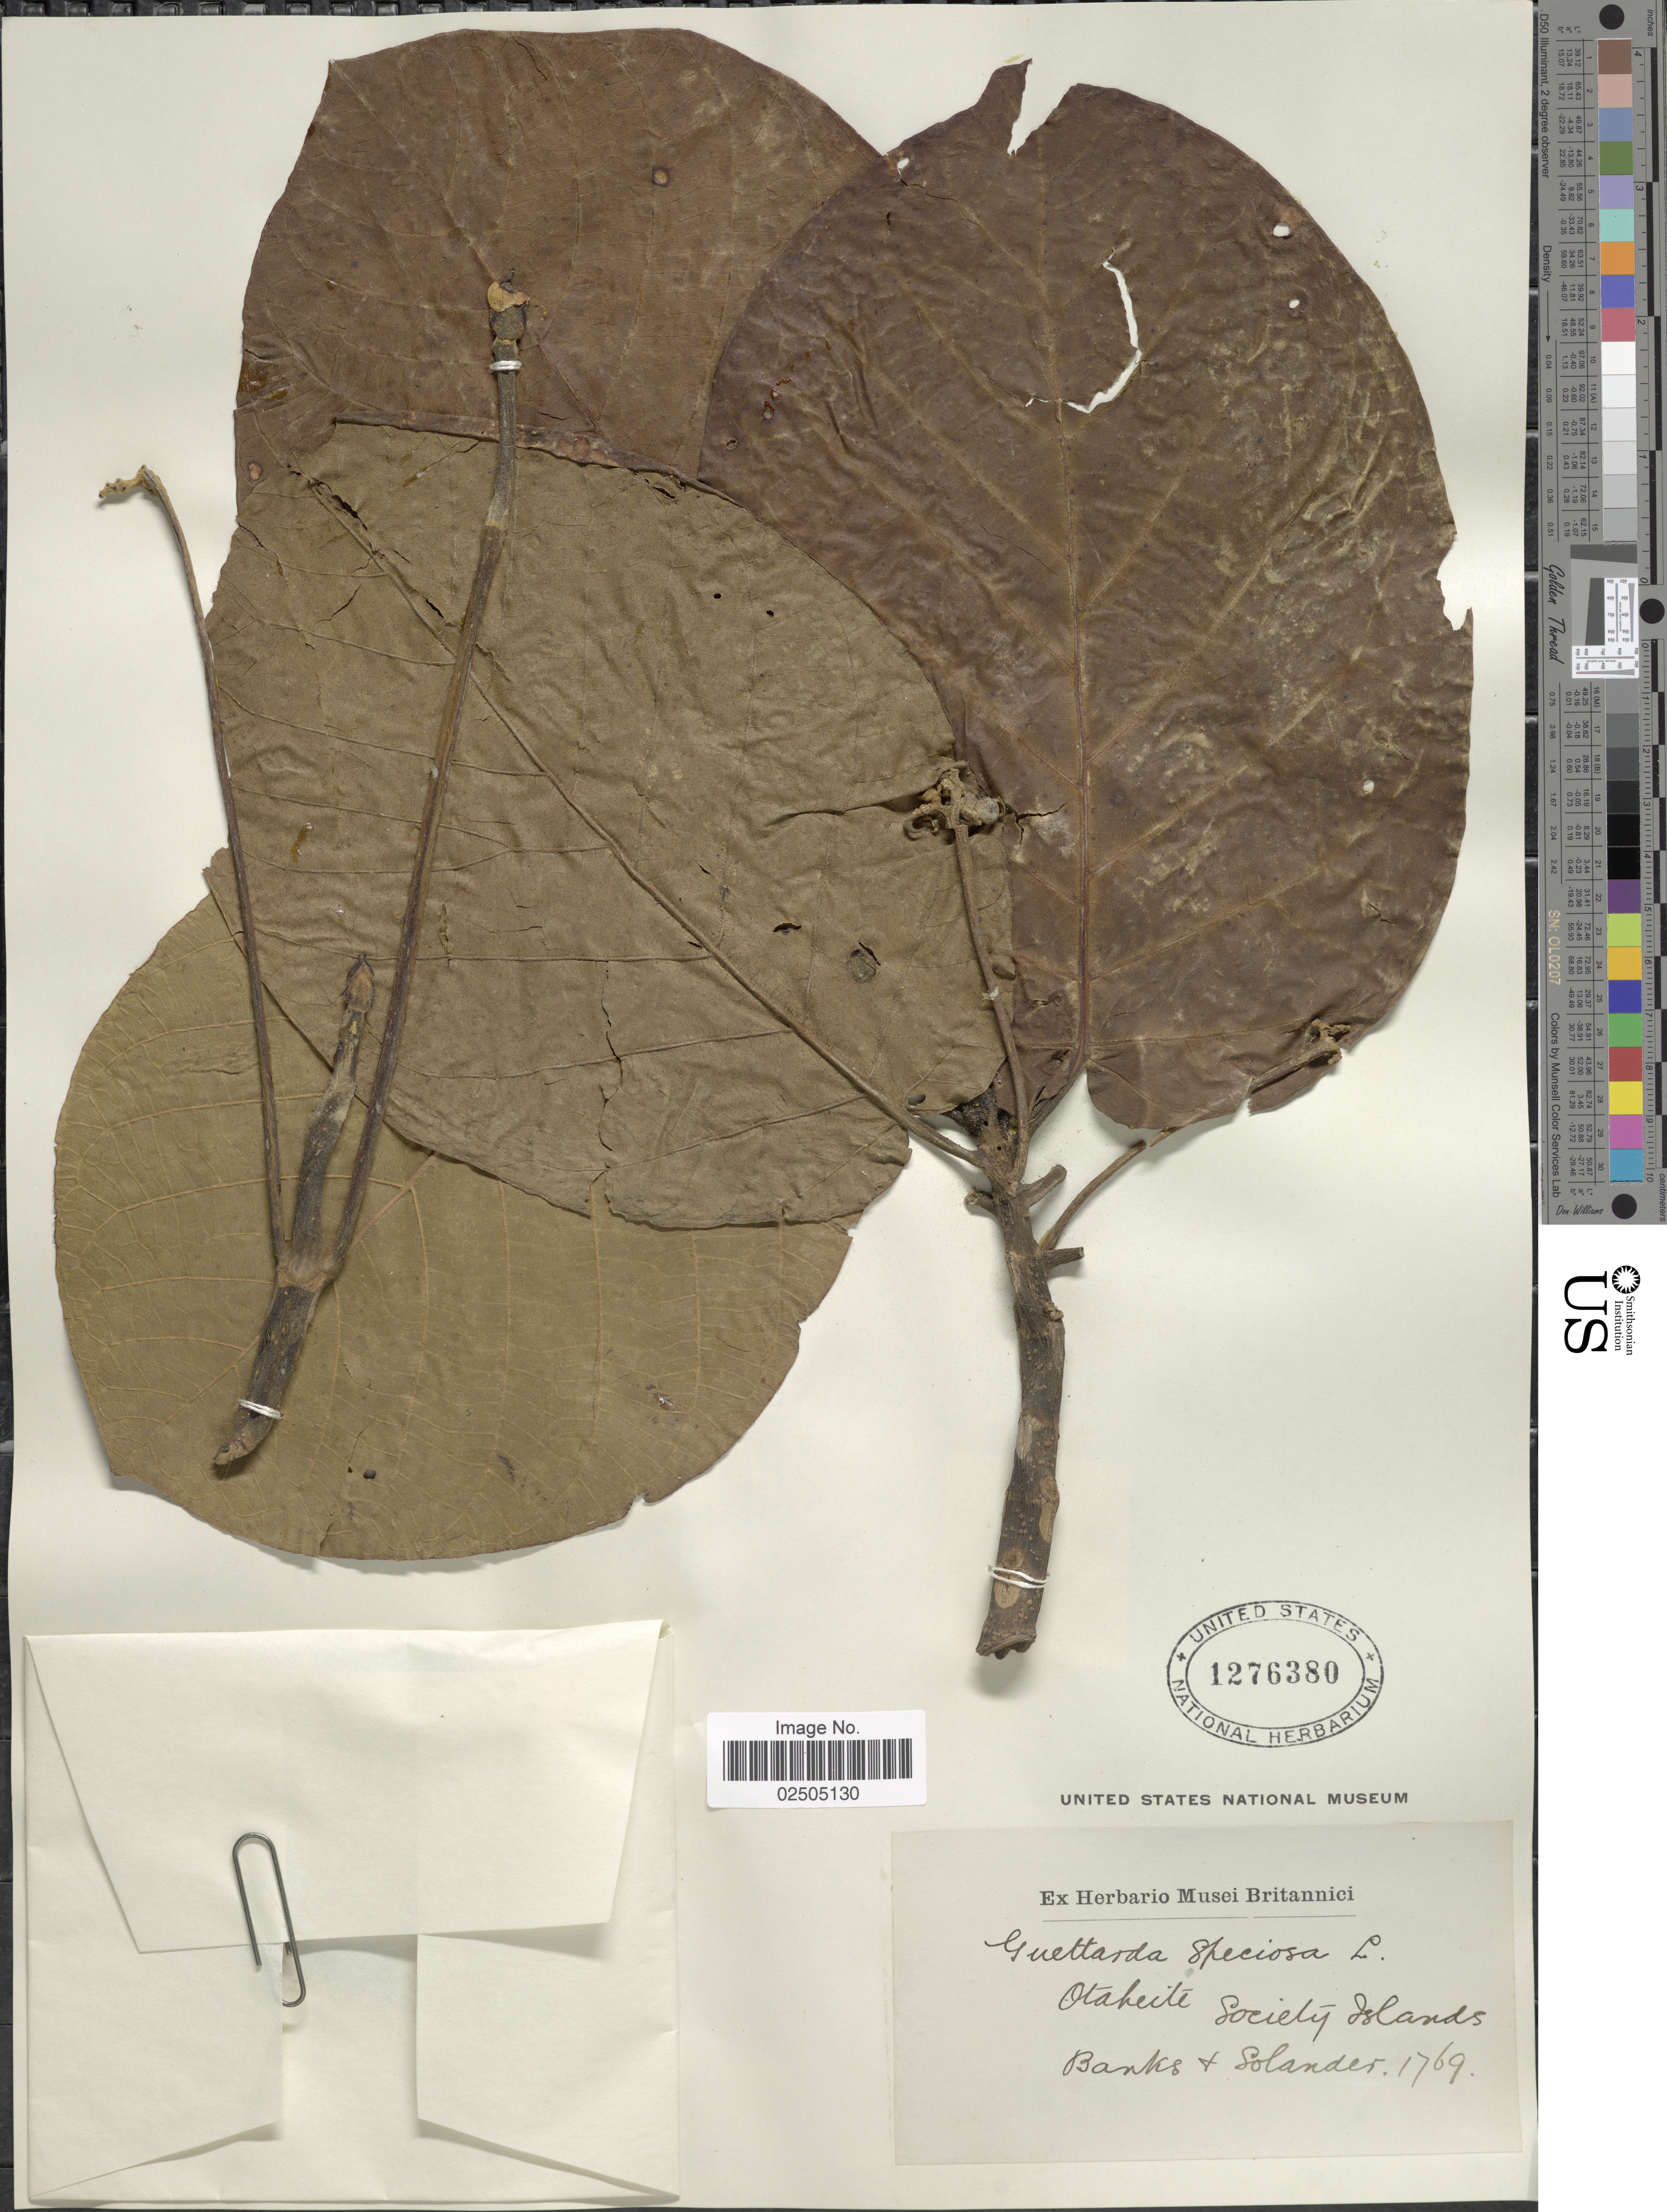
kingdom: Plantae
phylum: Tracheophyta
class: Magnoliopsida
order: Gentianales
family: Rubiaceae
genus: Guettarda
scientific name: Guettarda speciosa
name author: L.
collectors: -- Banks & -- Solander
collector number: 1769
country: French Polynesia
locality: Otaheite, Society Islands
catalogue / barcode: US 1276380